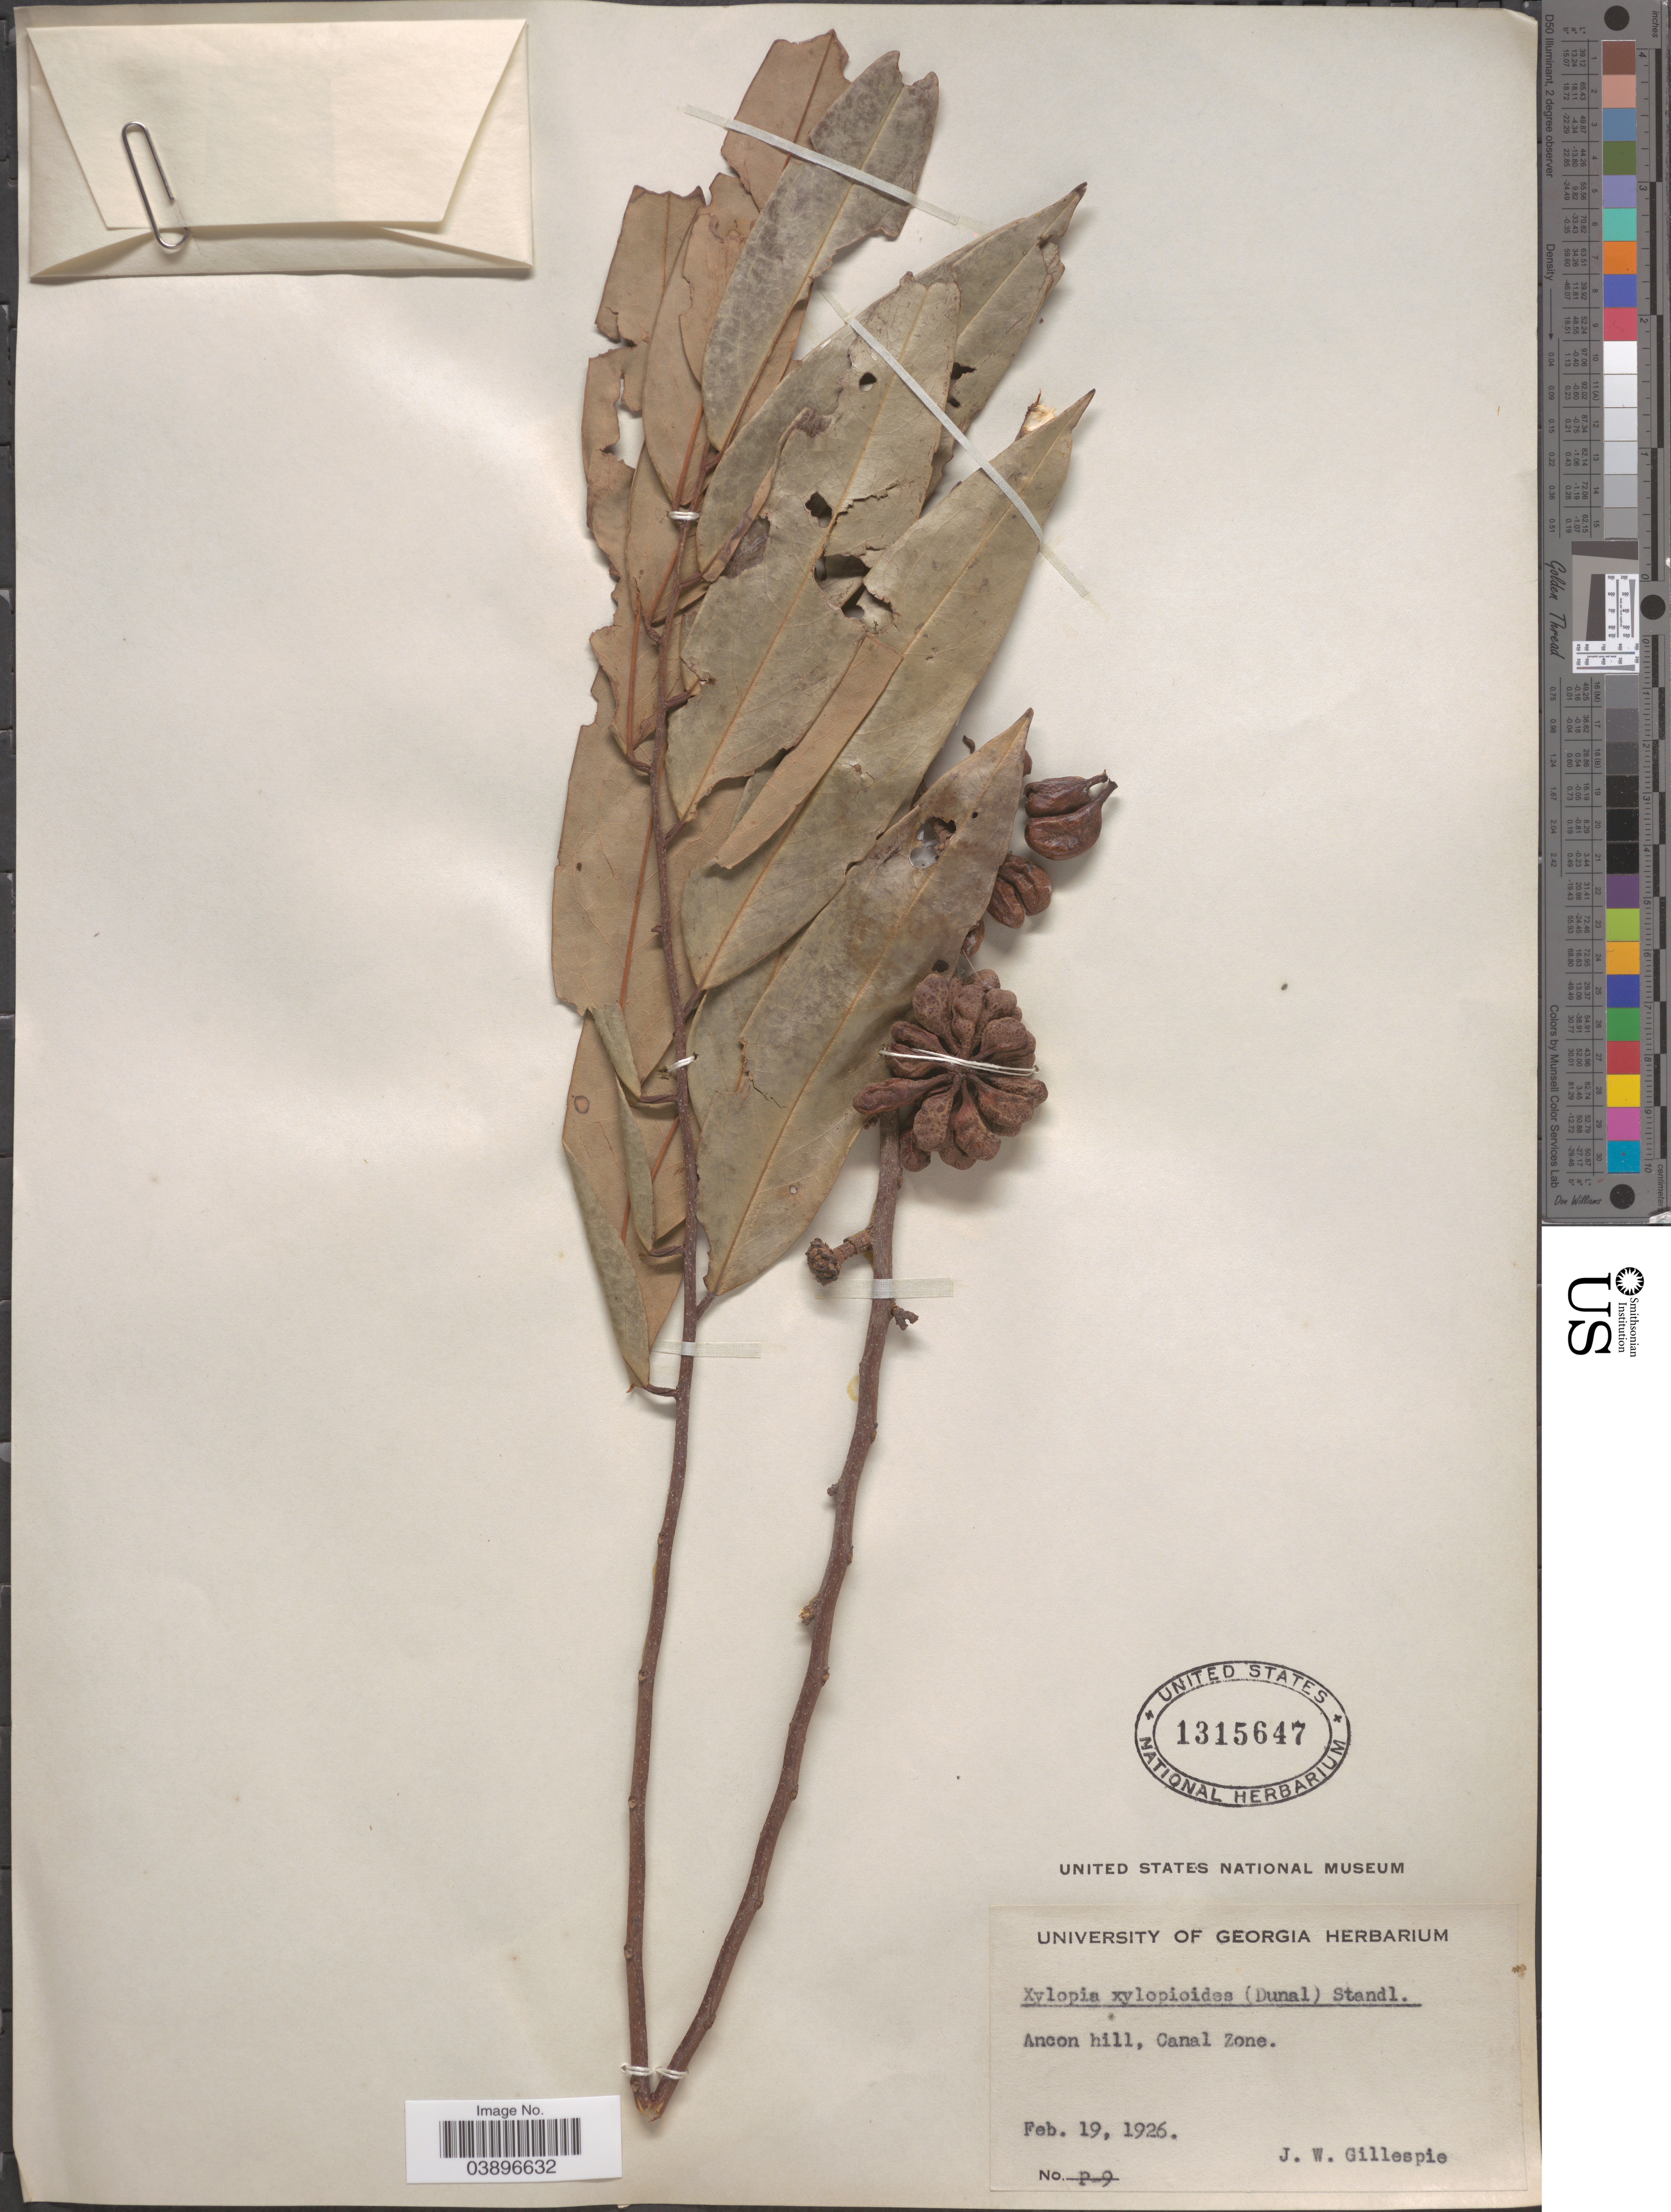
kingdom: Plantae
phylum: Tracheophyta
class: Magnoliopsida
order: Magnoliales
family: Annonaceae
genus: Xylopia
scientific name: Xylopia aromatica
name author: (Lam.) Mart.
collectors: J. W. Gillespie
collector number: P-9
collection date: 1926-02-19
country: Panama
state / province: Colón / Panamá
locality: Ancon hill, Canal Zone.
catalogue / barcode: US 1315647